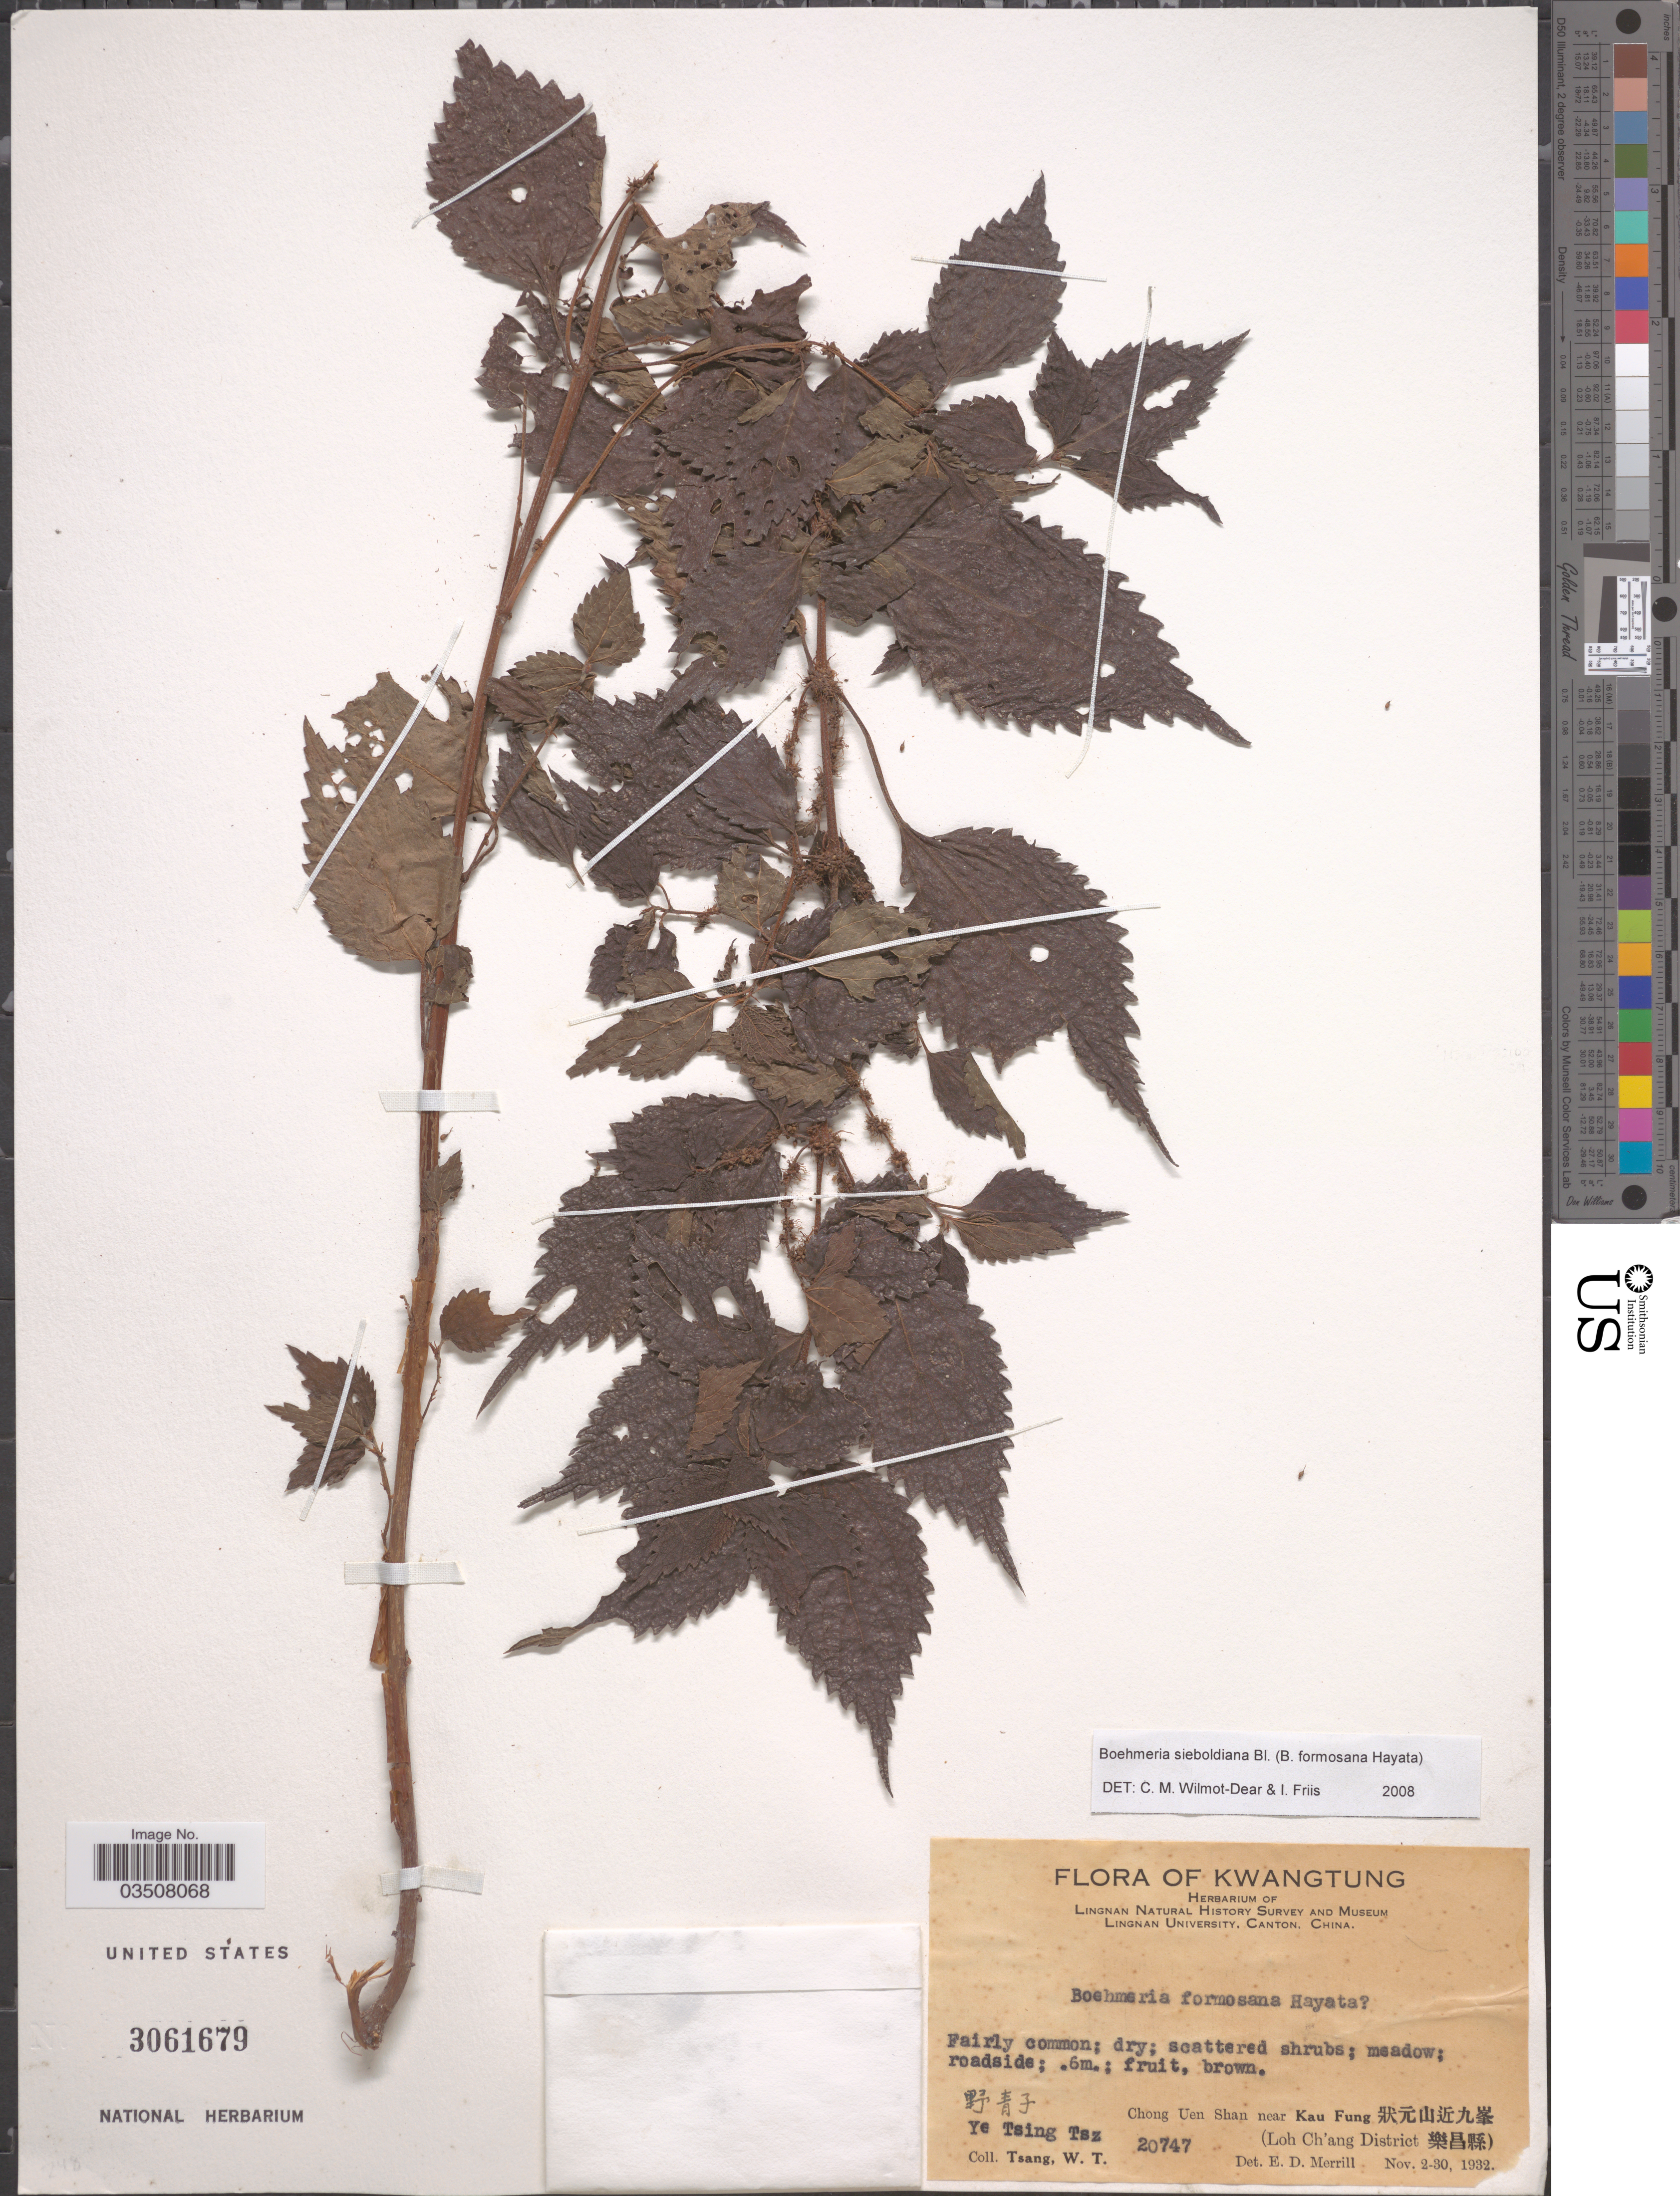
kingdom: Plantae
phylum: Tracheophyta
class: Magnoliopsida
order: Rosales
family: Urticaceae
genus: Boehmeria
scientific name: Boehmeria sieboldiana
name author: Blume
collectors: W. T. Tsang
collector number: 20747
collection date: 1932-11-02/1932-11-30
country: China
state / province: Guangdong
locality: Kwangtung. Chong Uen Shan near Kau Fung X, (Loh Ch'ang District X). Ye Tsing Tsz.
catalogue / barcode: US 3061679